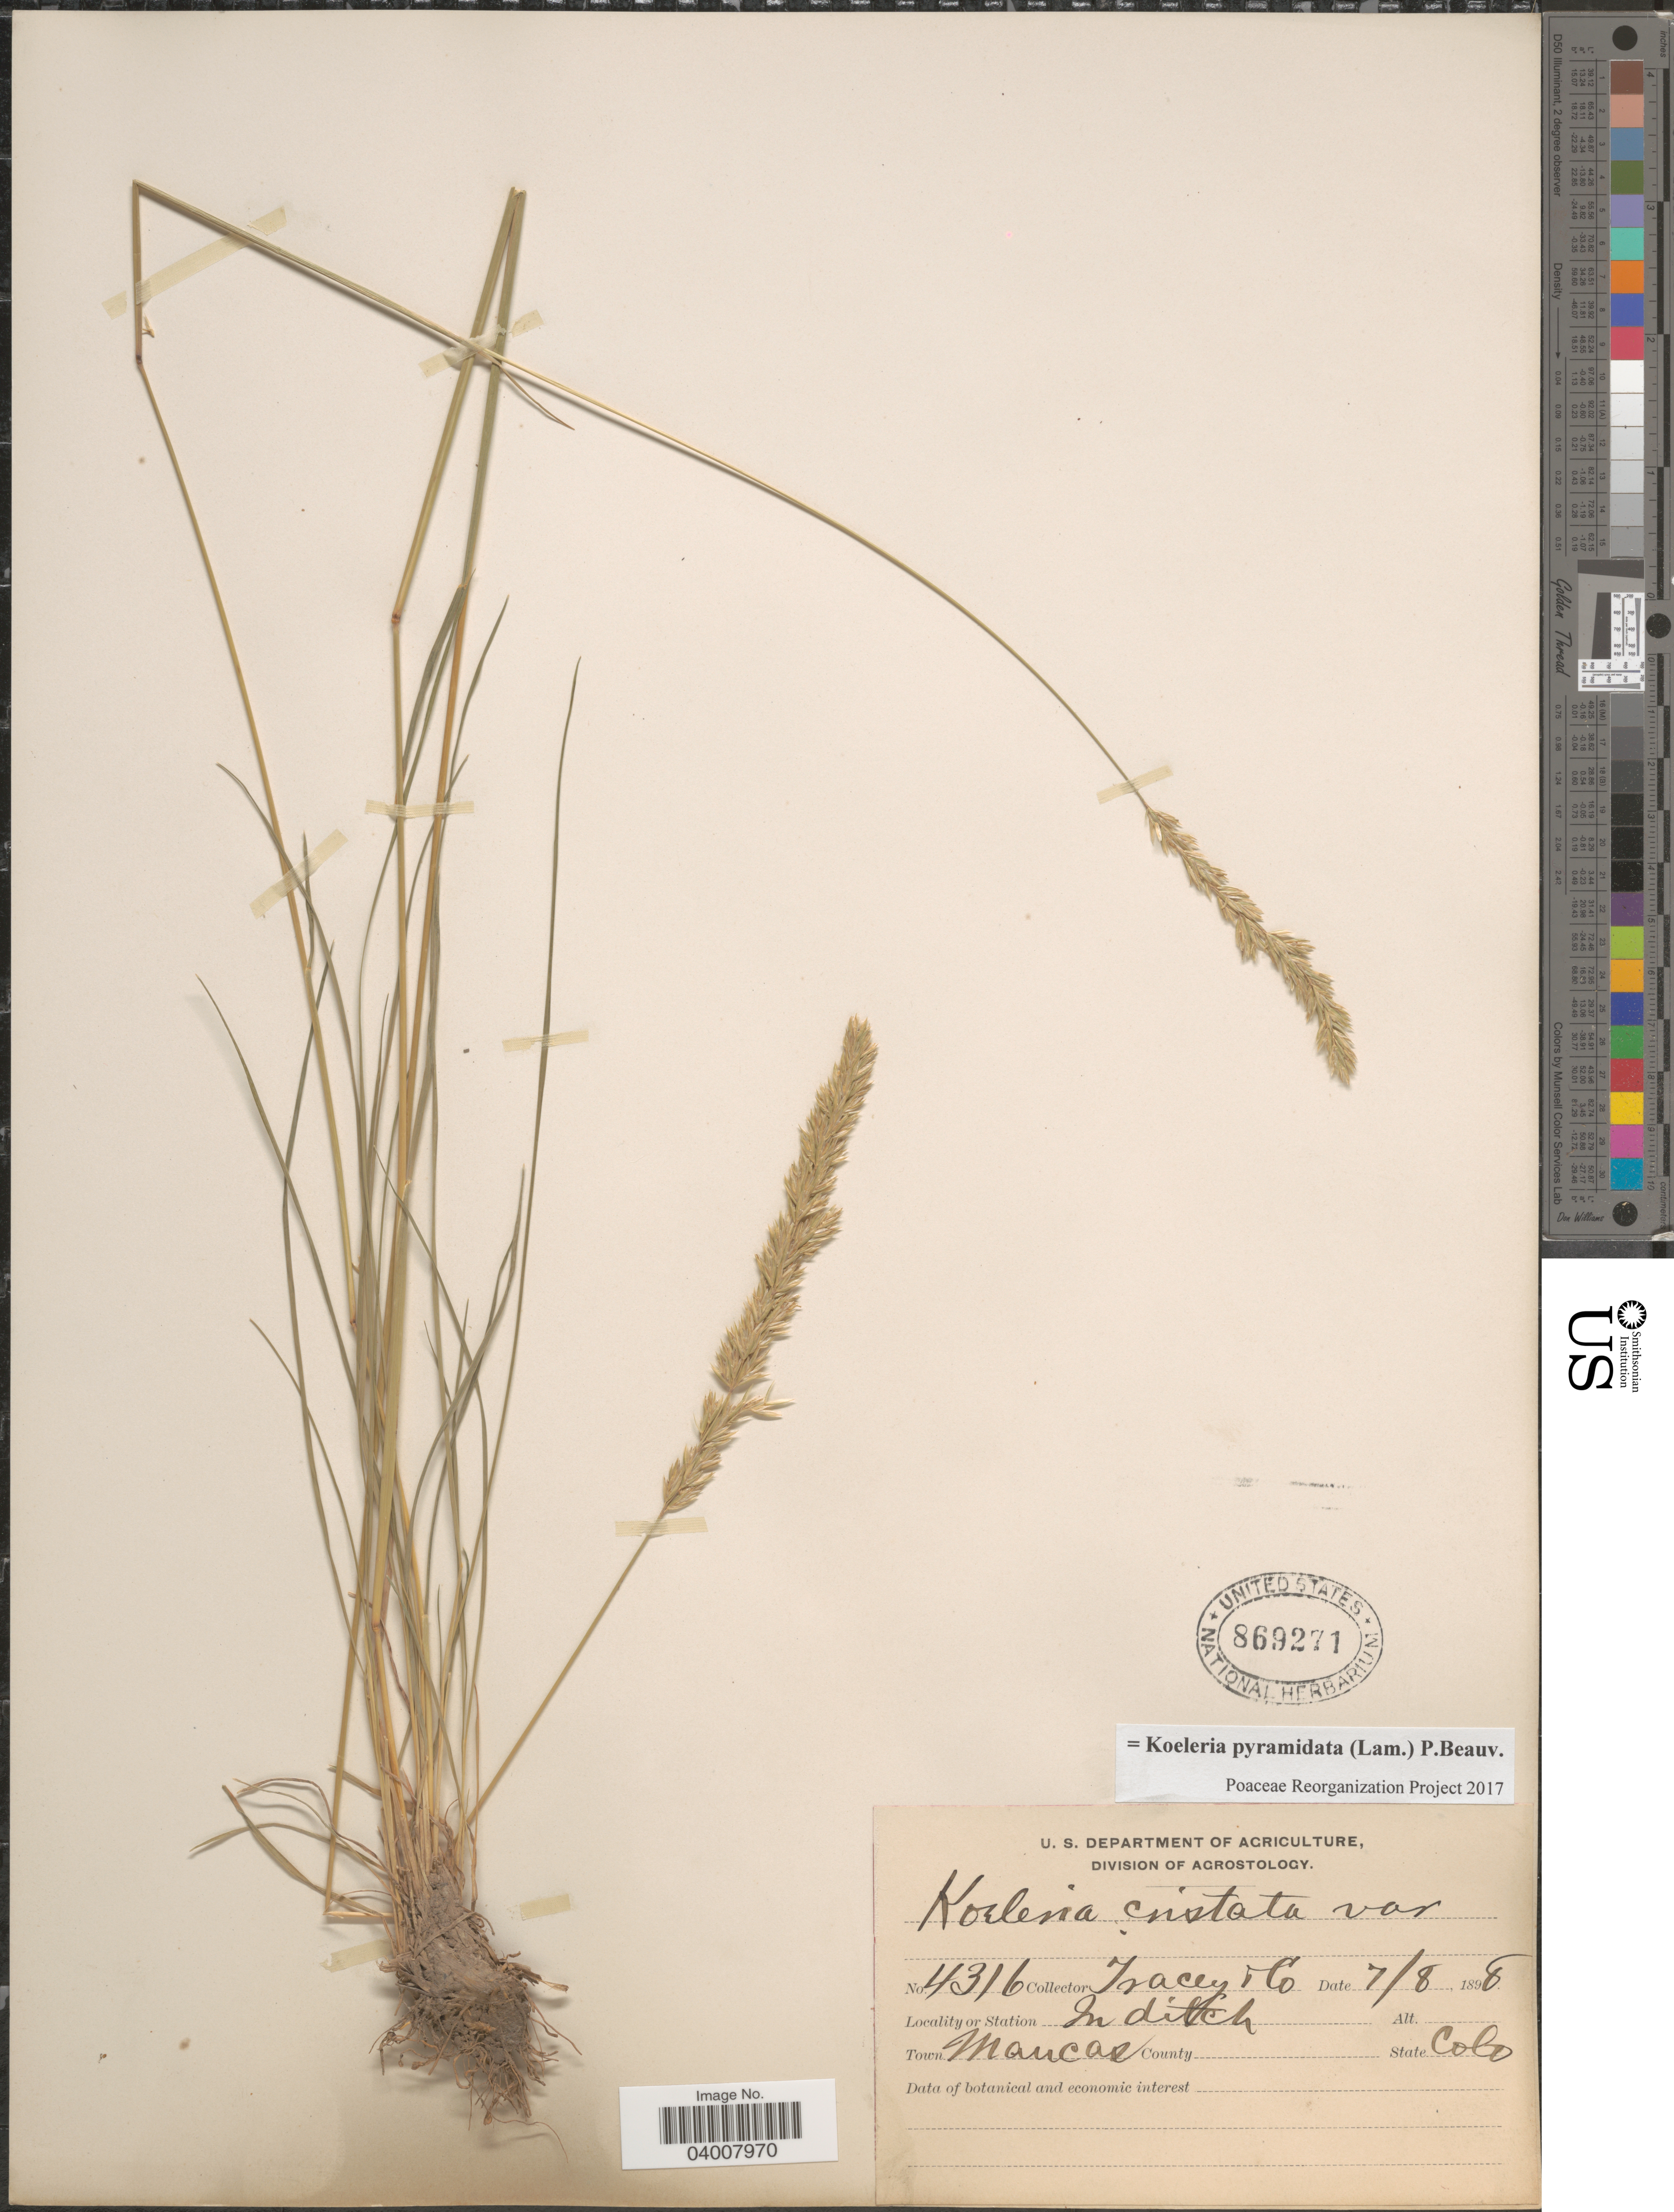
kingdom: Plantae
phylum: Tracheophyta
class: Liliopsida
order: Poales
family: Poaceae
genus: Koeleria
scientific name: Koeleria pyramidata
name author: (Lam.) P. Beauv.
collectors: Tracey & Co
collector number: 4316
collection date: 1898-07-08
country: United States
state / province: Colorado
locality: In ditch. Mancos.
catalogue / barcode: US 869271